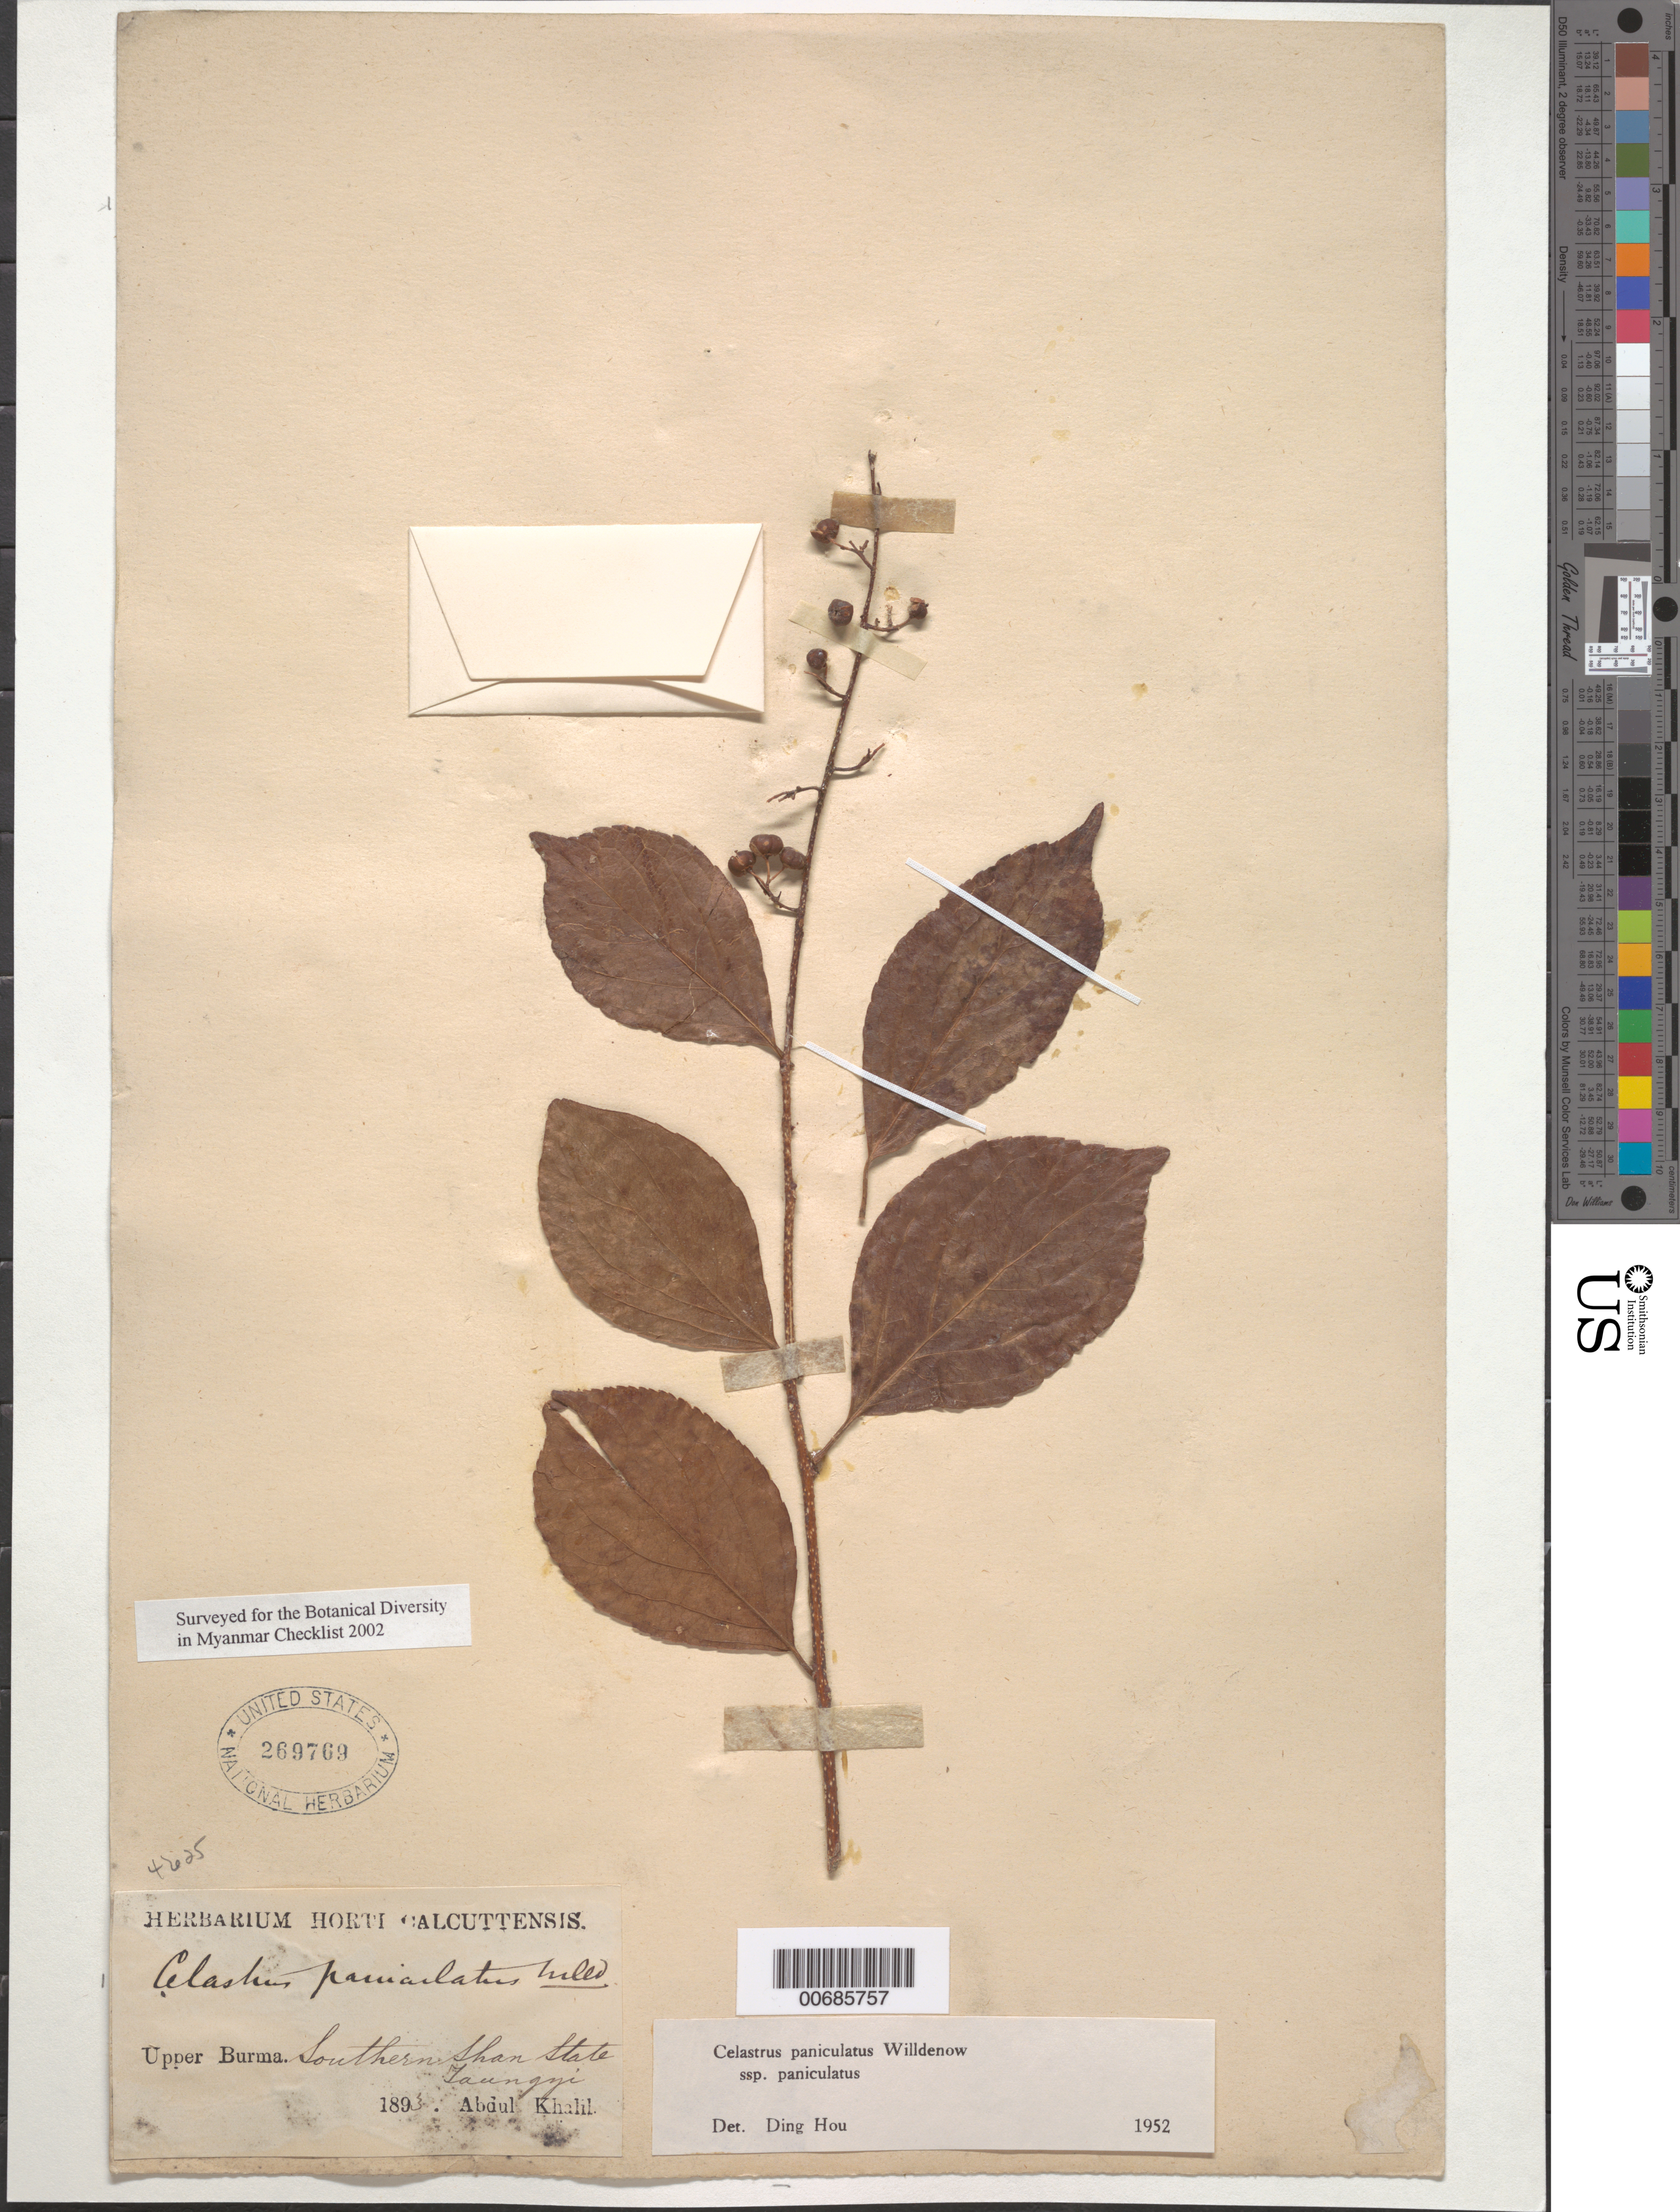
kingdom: Plantae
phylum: Tracheophyta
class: Magnoliopsida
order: Celastrales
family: Celastraceae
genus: Celastrus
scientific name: Celastrus paniculatus subsp. paniculatus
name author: Willd.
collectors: A. Khalil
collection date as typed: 1893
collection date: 1893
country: Myanmar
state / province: Shan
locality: Southern Shan States, Taungyi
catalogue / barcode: US 269769